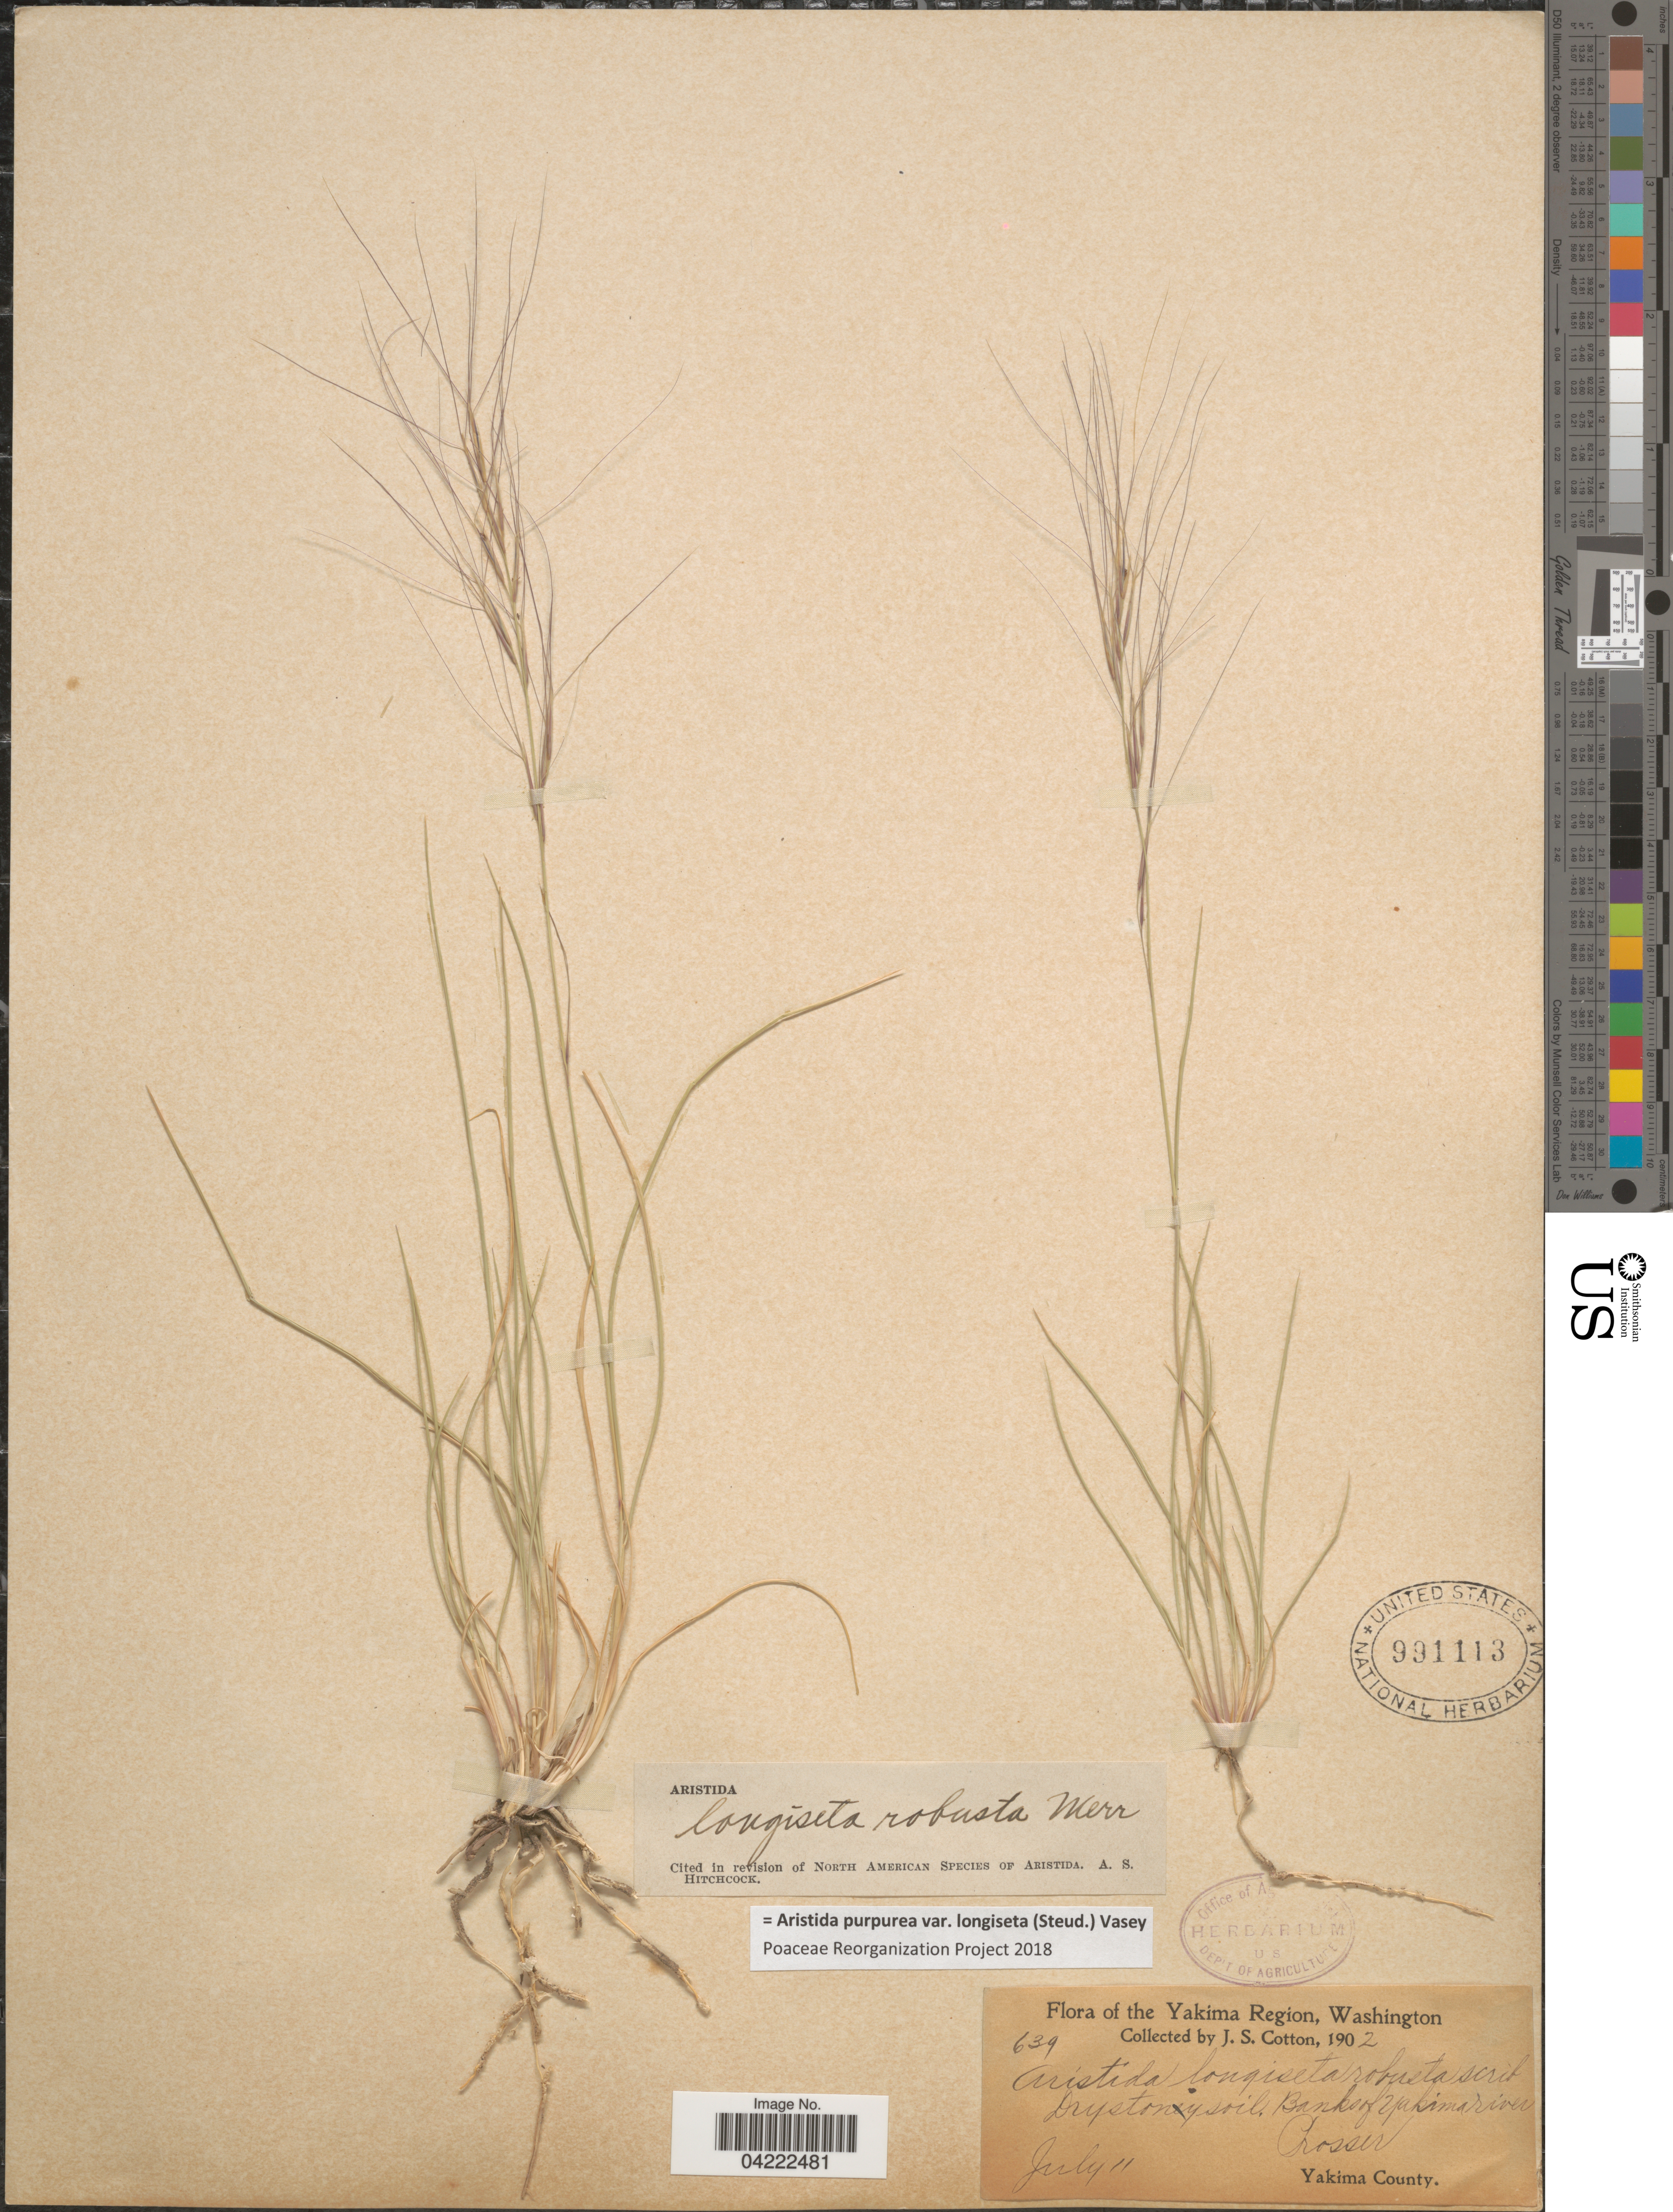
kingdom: Plantae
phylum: Tracheophyta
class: Liliopsida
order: Poales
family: Poaceae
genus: Aristida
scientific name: Aristida purpurea var. longiseta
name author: (Steud.) Vasey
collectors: J. S. Cotton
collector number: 639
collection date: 1902-07-11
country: United States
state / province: Washington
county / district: Yakima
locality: Yakima Region. Bank of Yakima river. Crosser. Yakima County.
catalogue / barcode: US 991113